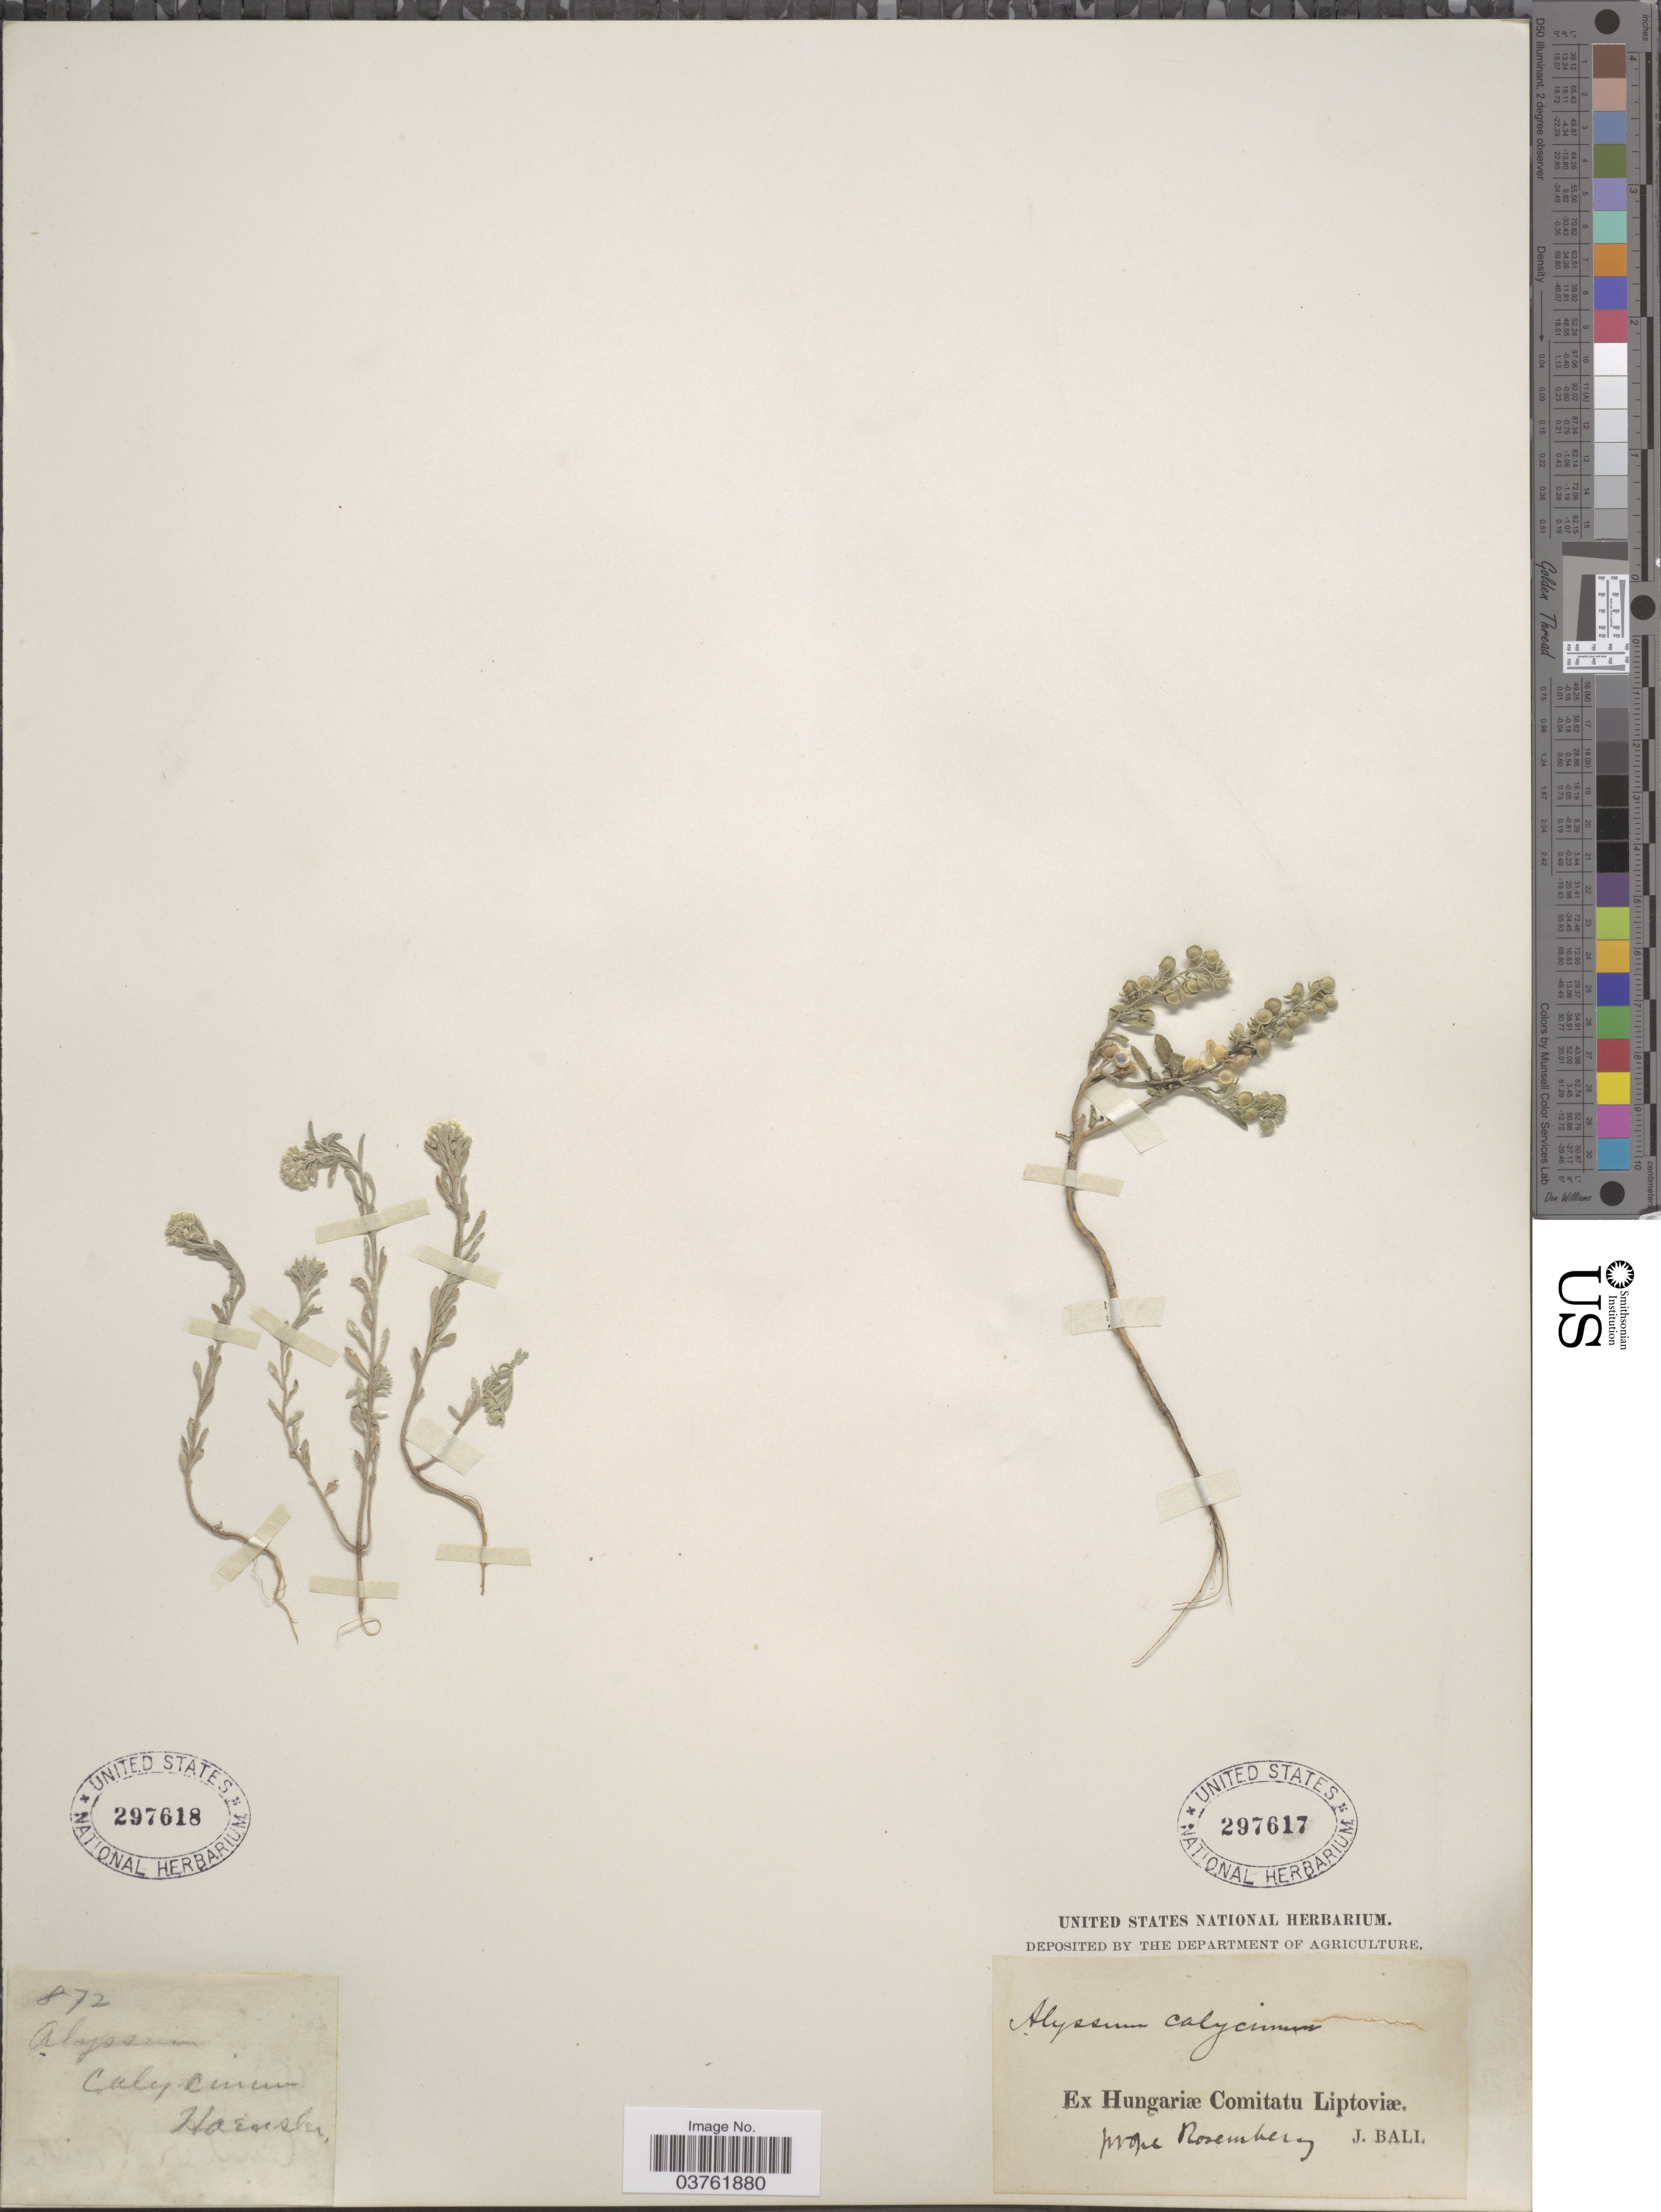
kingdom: Plantae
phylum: Tracheophyta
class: Magnoliopsida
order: Brassicales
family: Brassicaceae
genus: Alyssum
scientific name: Alyssum calycinum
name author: L.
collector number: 872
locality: Calycincum. [interpreted] [unsure placement]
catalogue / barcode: US 297618